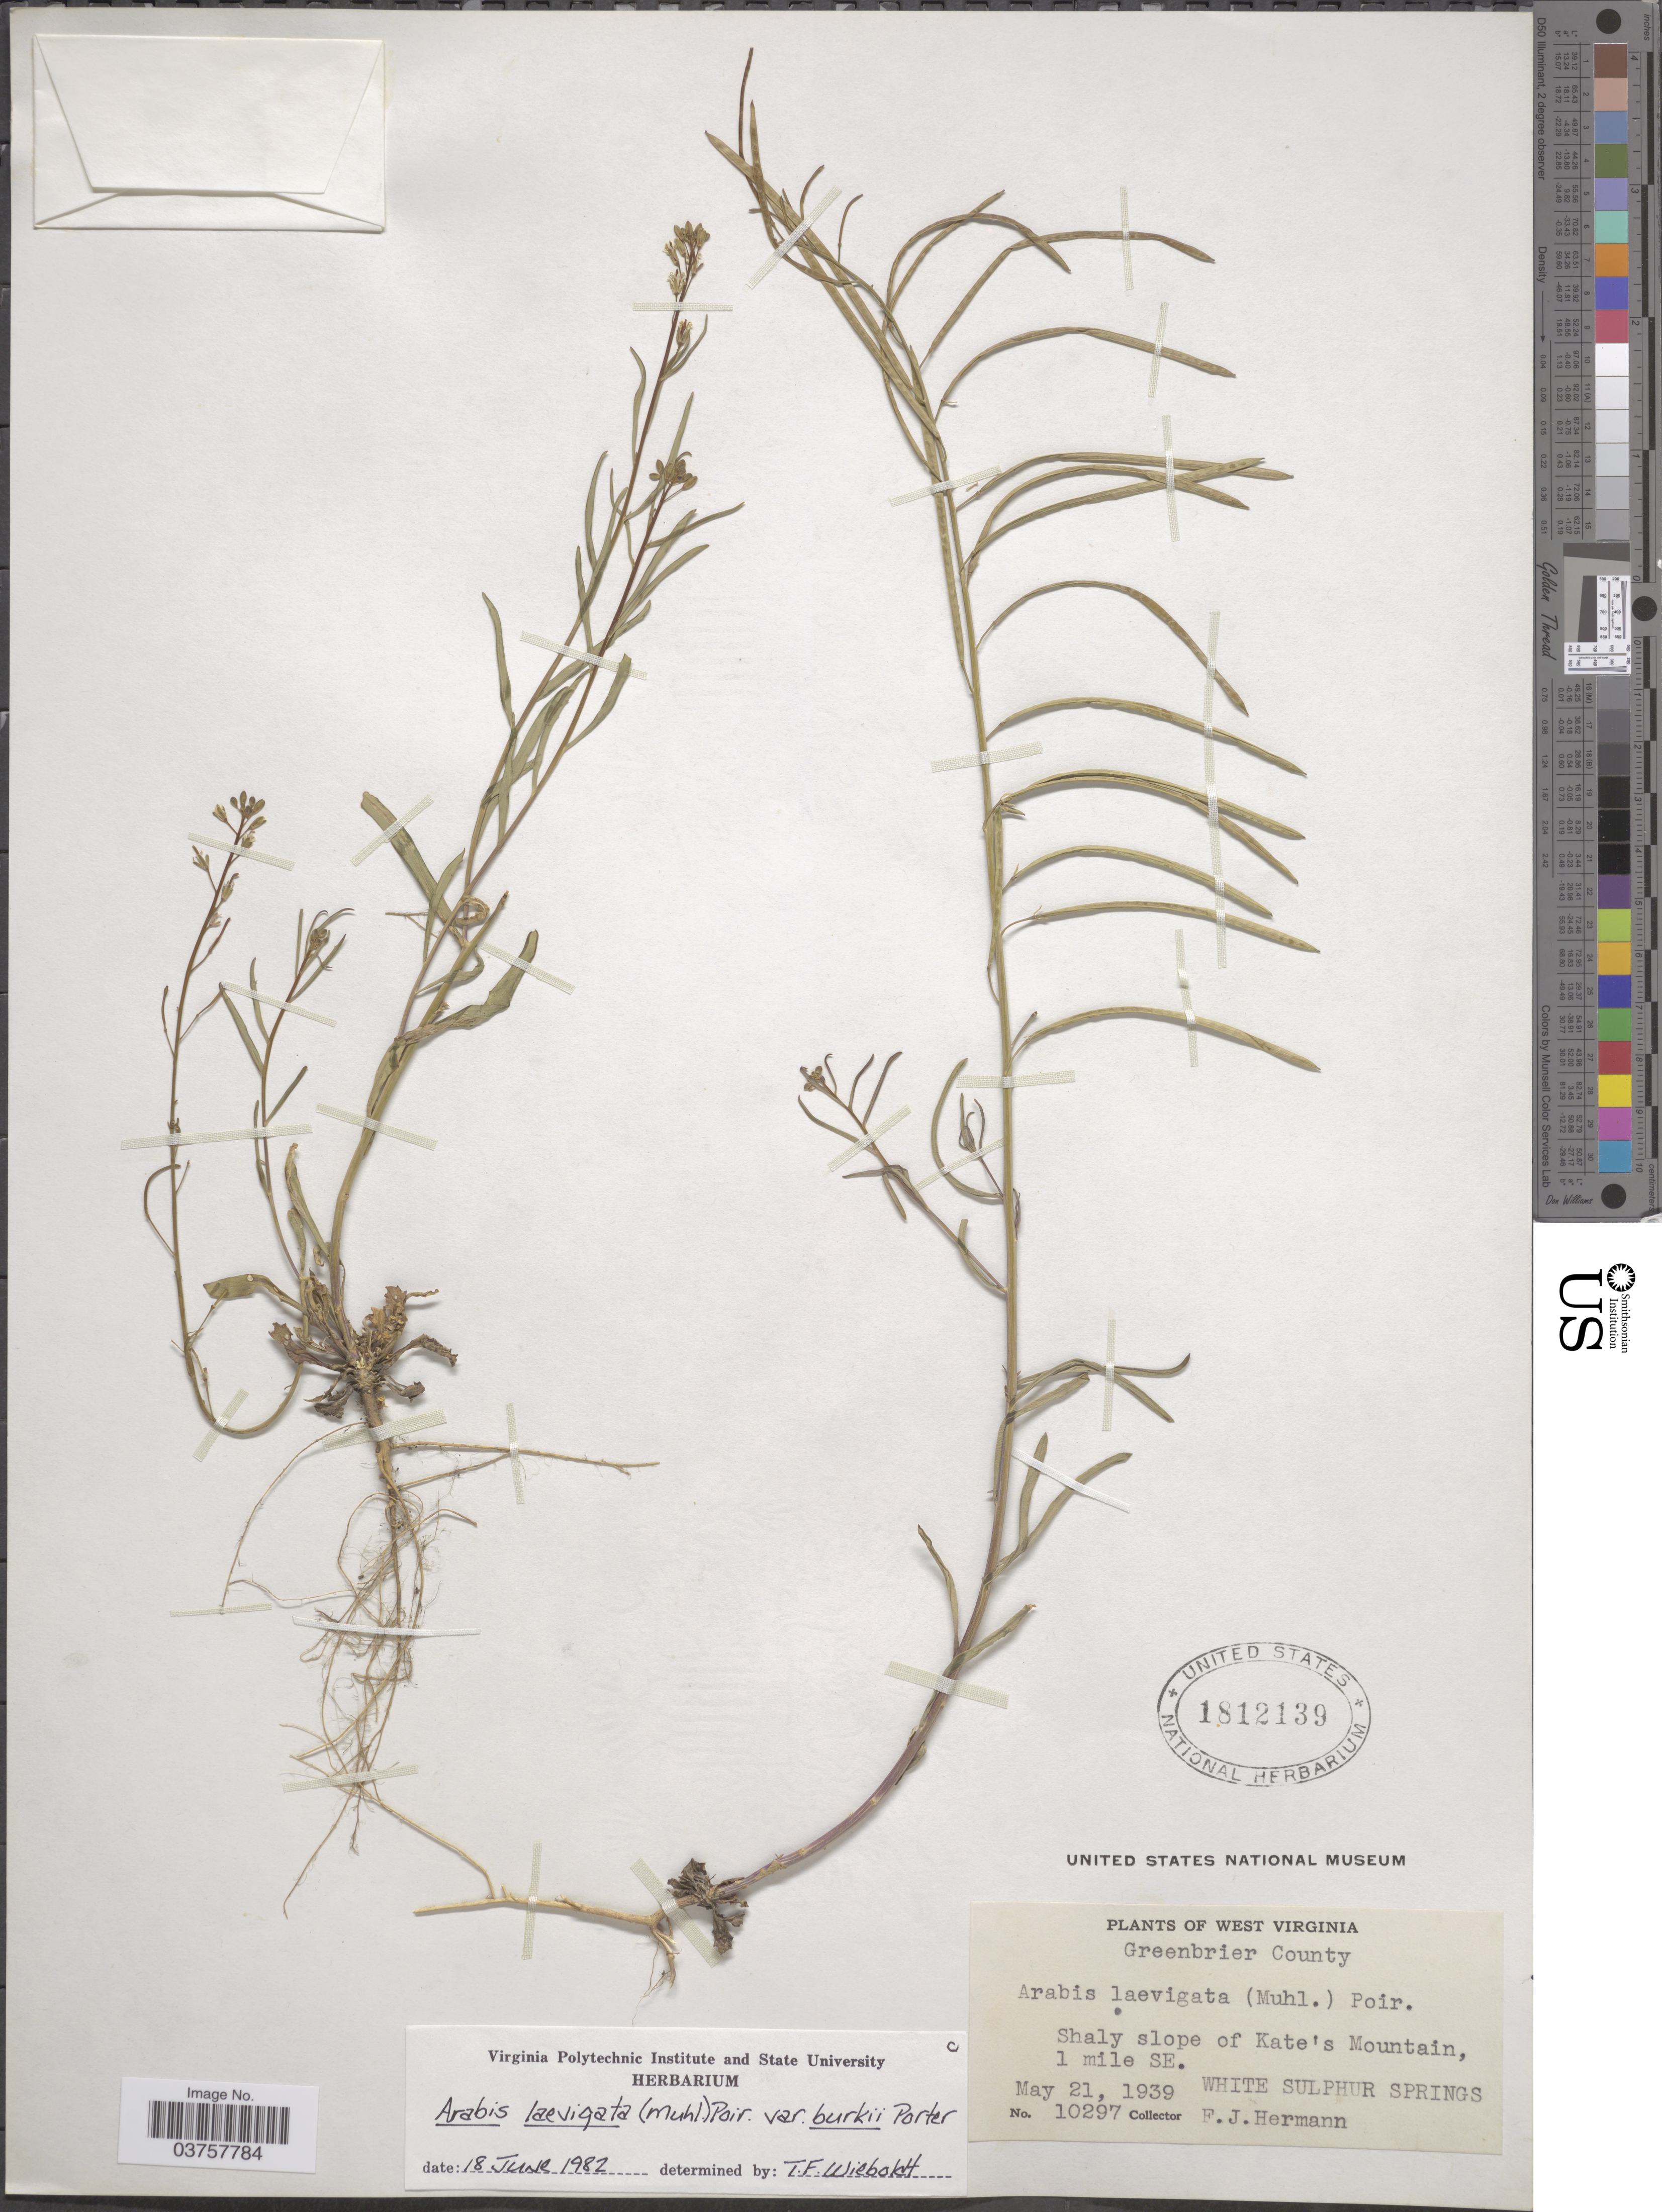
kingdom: Plantae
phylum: Tracheophyta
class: Magnoliopsida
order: Brassicales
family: Brassicaceae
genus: Arabis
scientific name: Arabis laevigata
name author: (Muhl. ex Willd.) Poir.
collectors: F. J. Hermann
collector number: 10297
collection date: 1939-05-21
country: United States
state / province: West Virginia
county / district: Greenbrier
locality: Greenbrier County. Shaly slope of Kate's Mountain, 1 mile SE. White Sulphur Springs.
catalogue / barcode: US 1812139